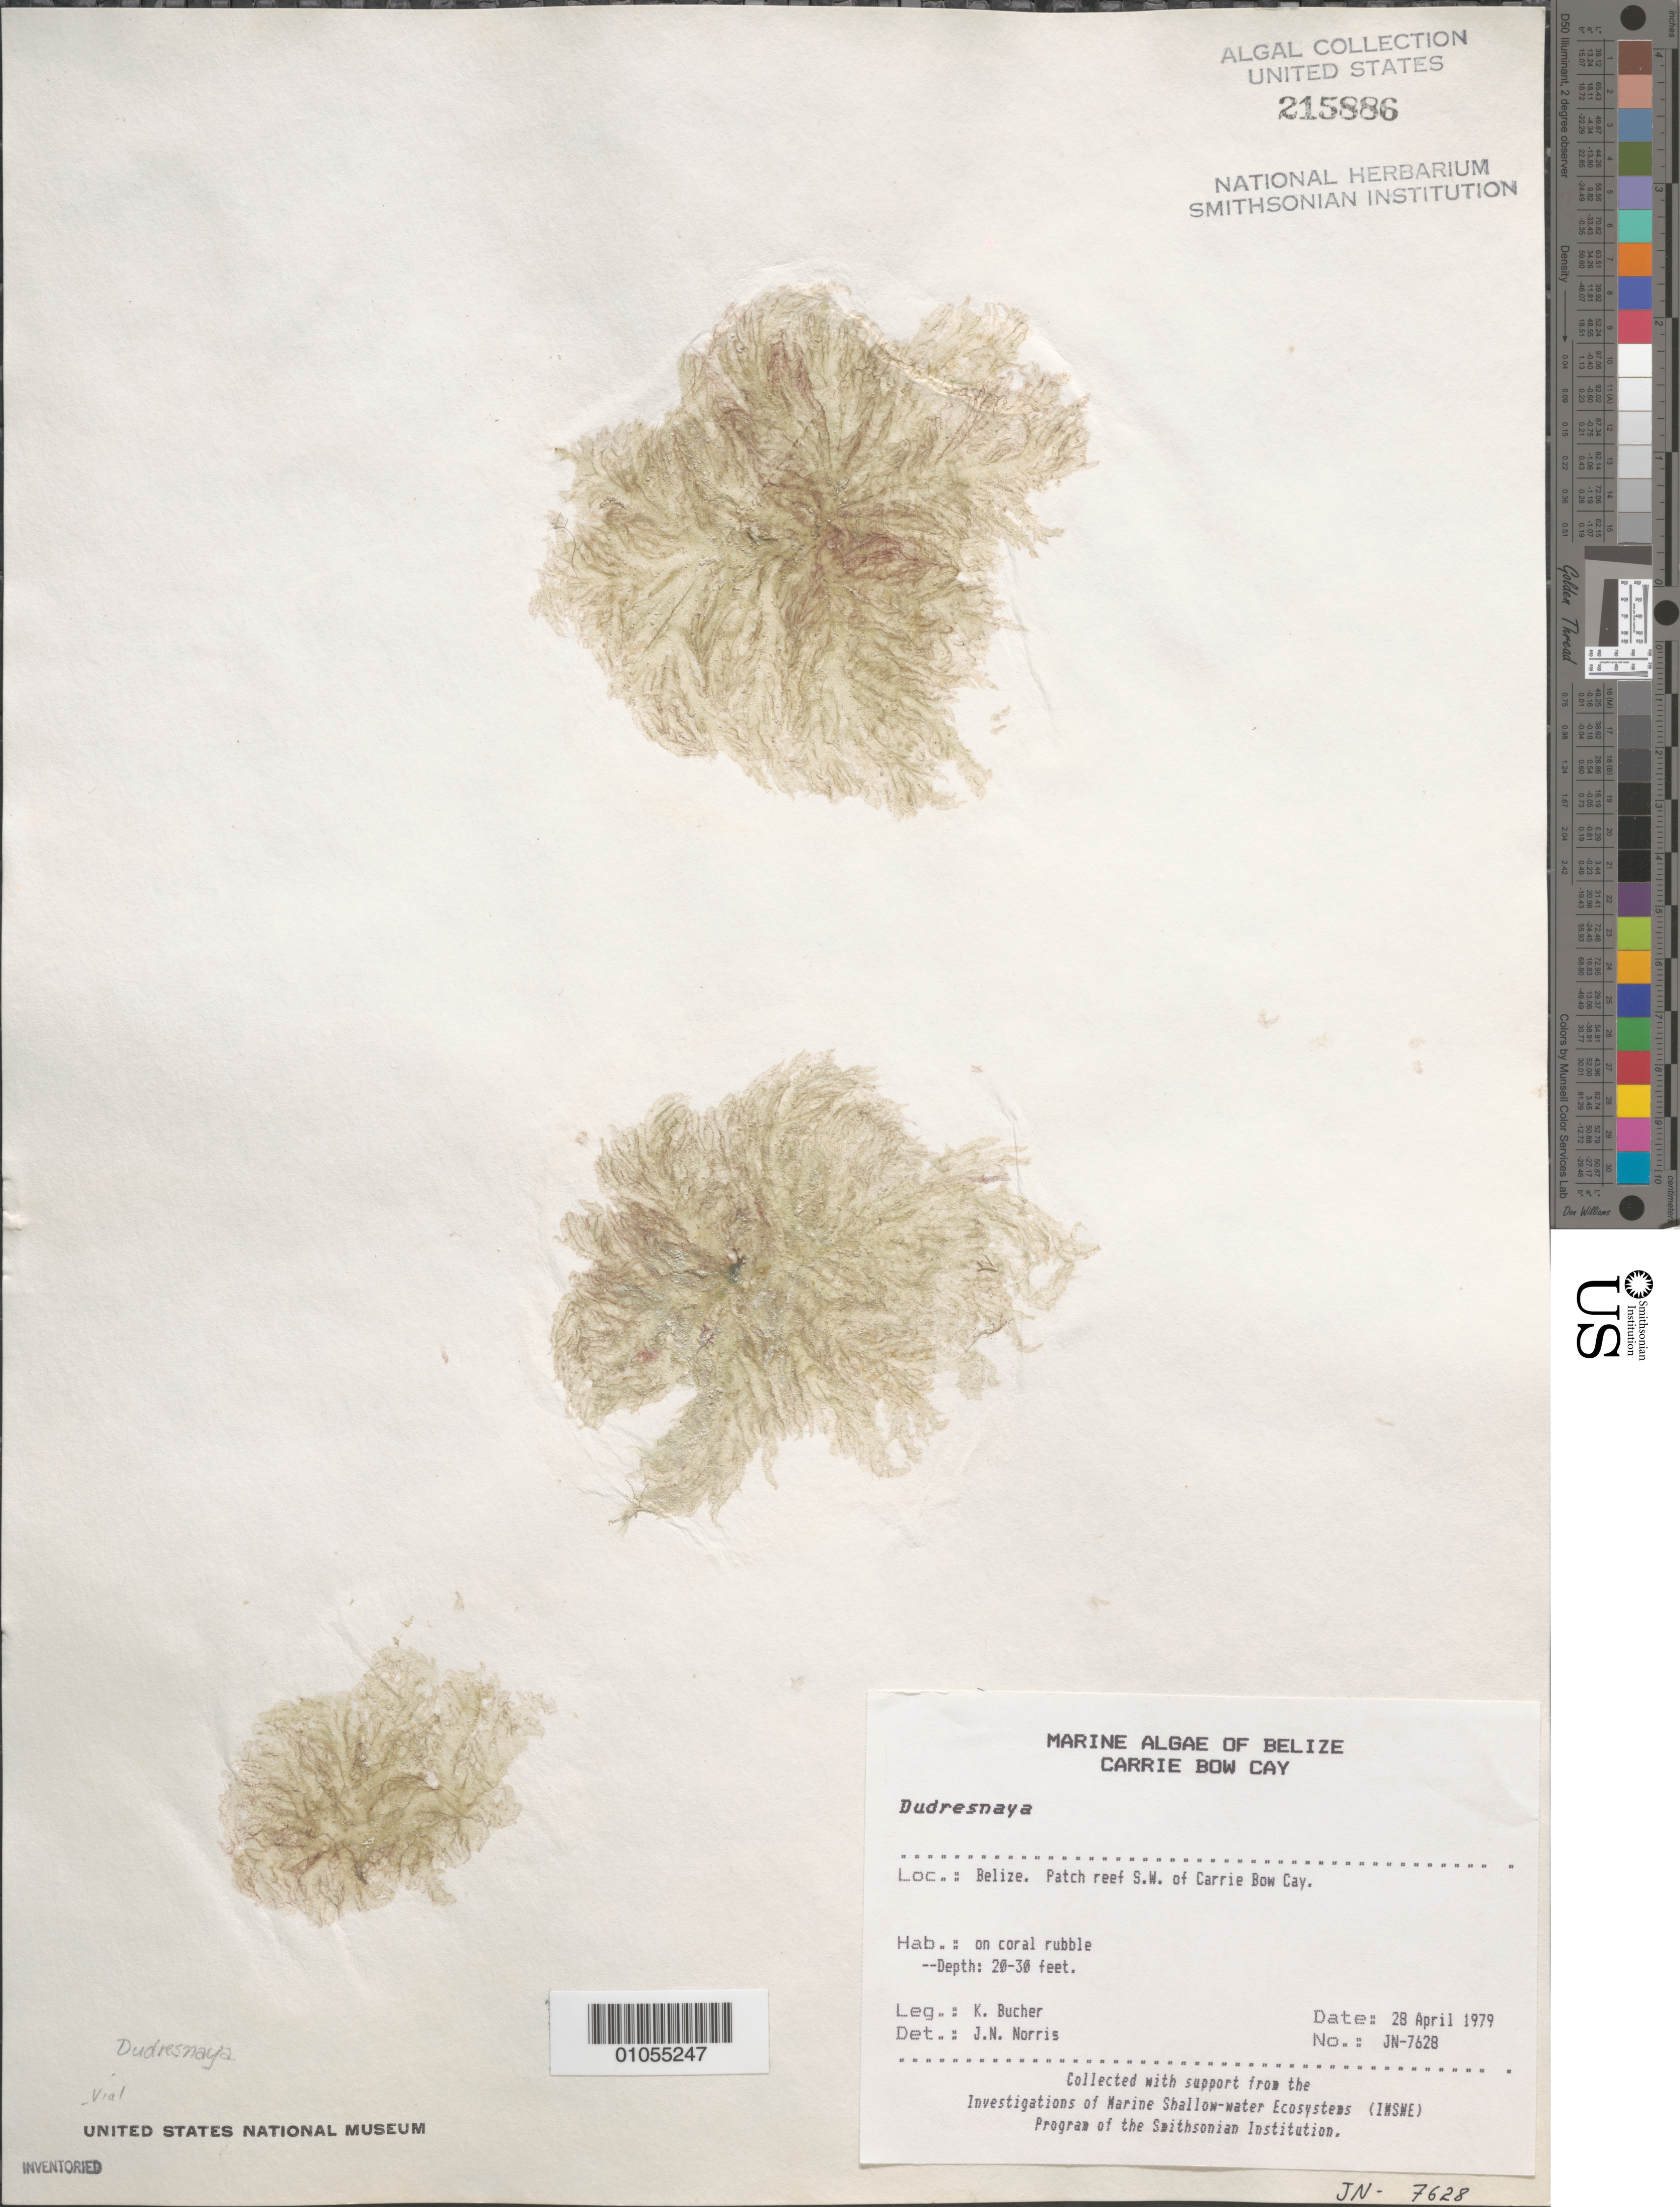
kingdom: Plantae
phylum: Rhodophyta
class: Florideophyceae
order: Gigartinales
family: Dumontiaceae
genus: Dudresnaya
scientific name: Dudresnaya sp.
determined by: Norris, James N.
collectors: K. E. Bucher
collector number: JN-7628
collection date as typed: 28 Apr 1979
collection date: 1979-04-28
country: Belize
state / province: Stann Creek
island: Carrie Bow Cay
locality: Patch reef southwest of Carrie Bow Cay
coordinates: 16 48'N, 88 05'W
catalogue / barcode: US 215886